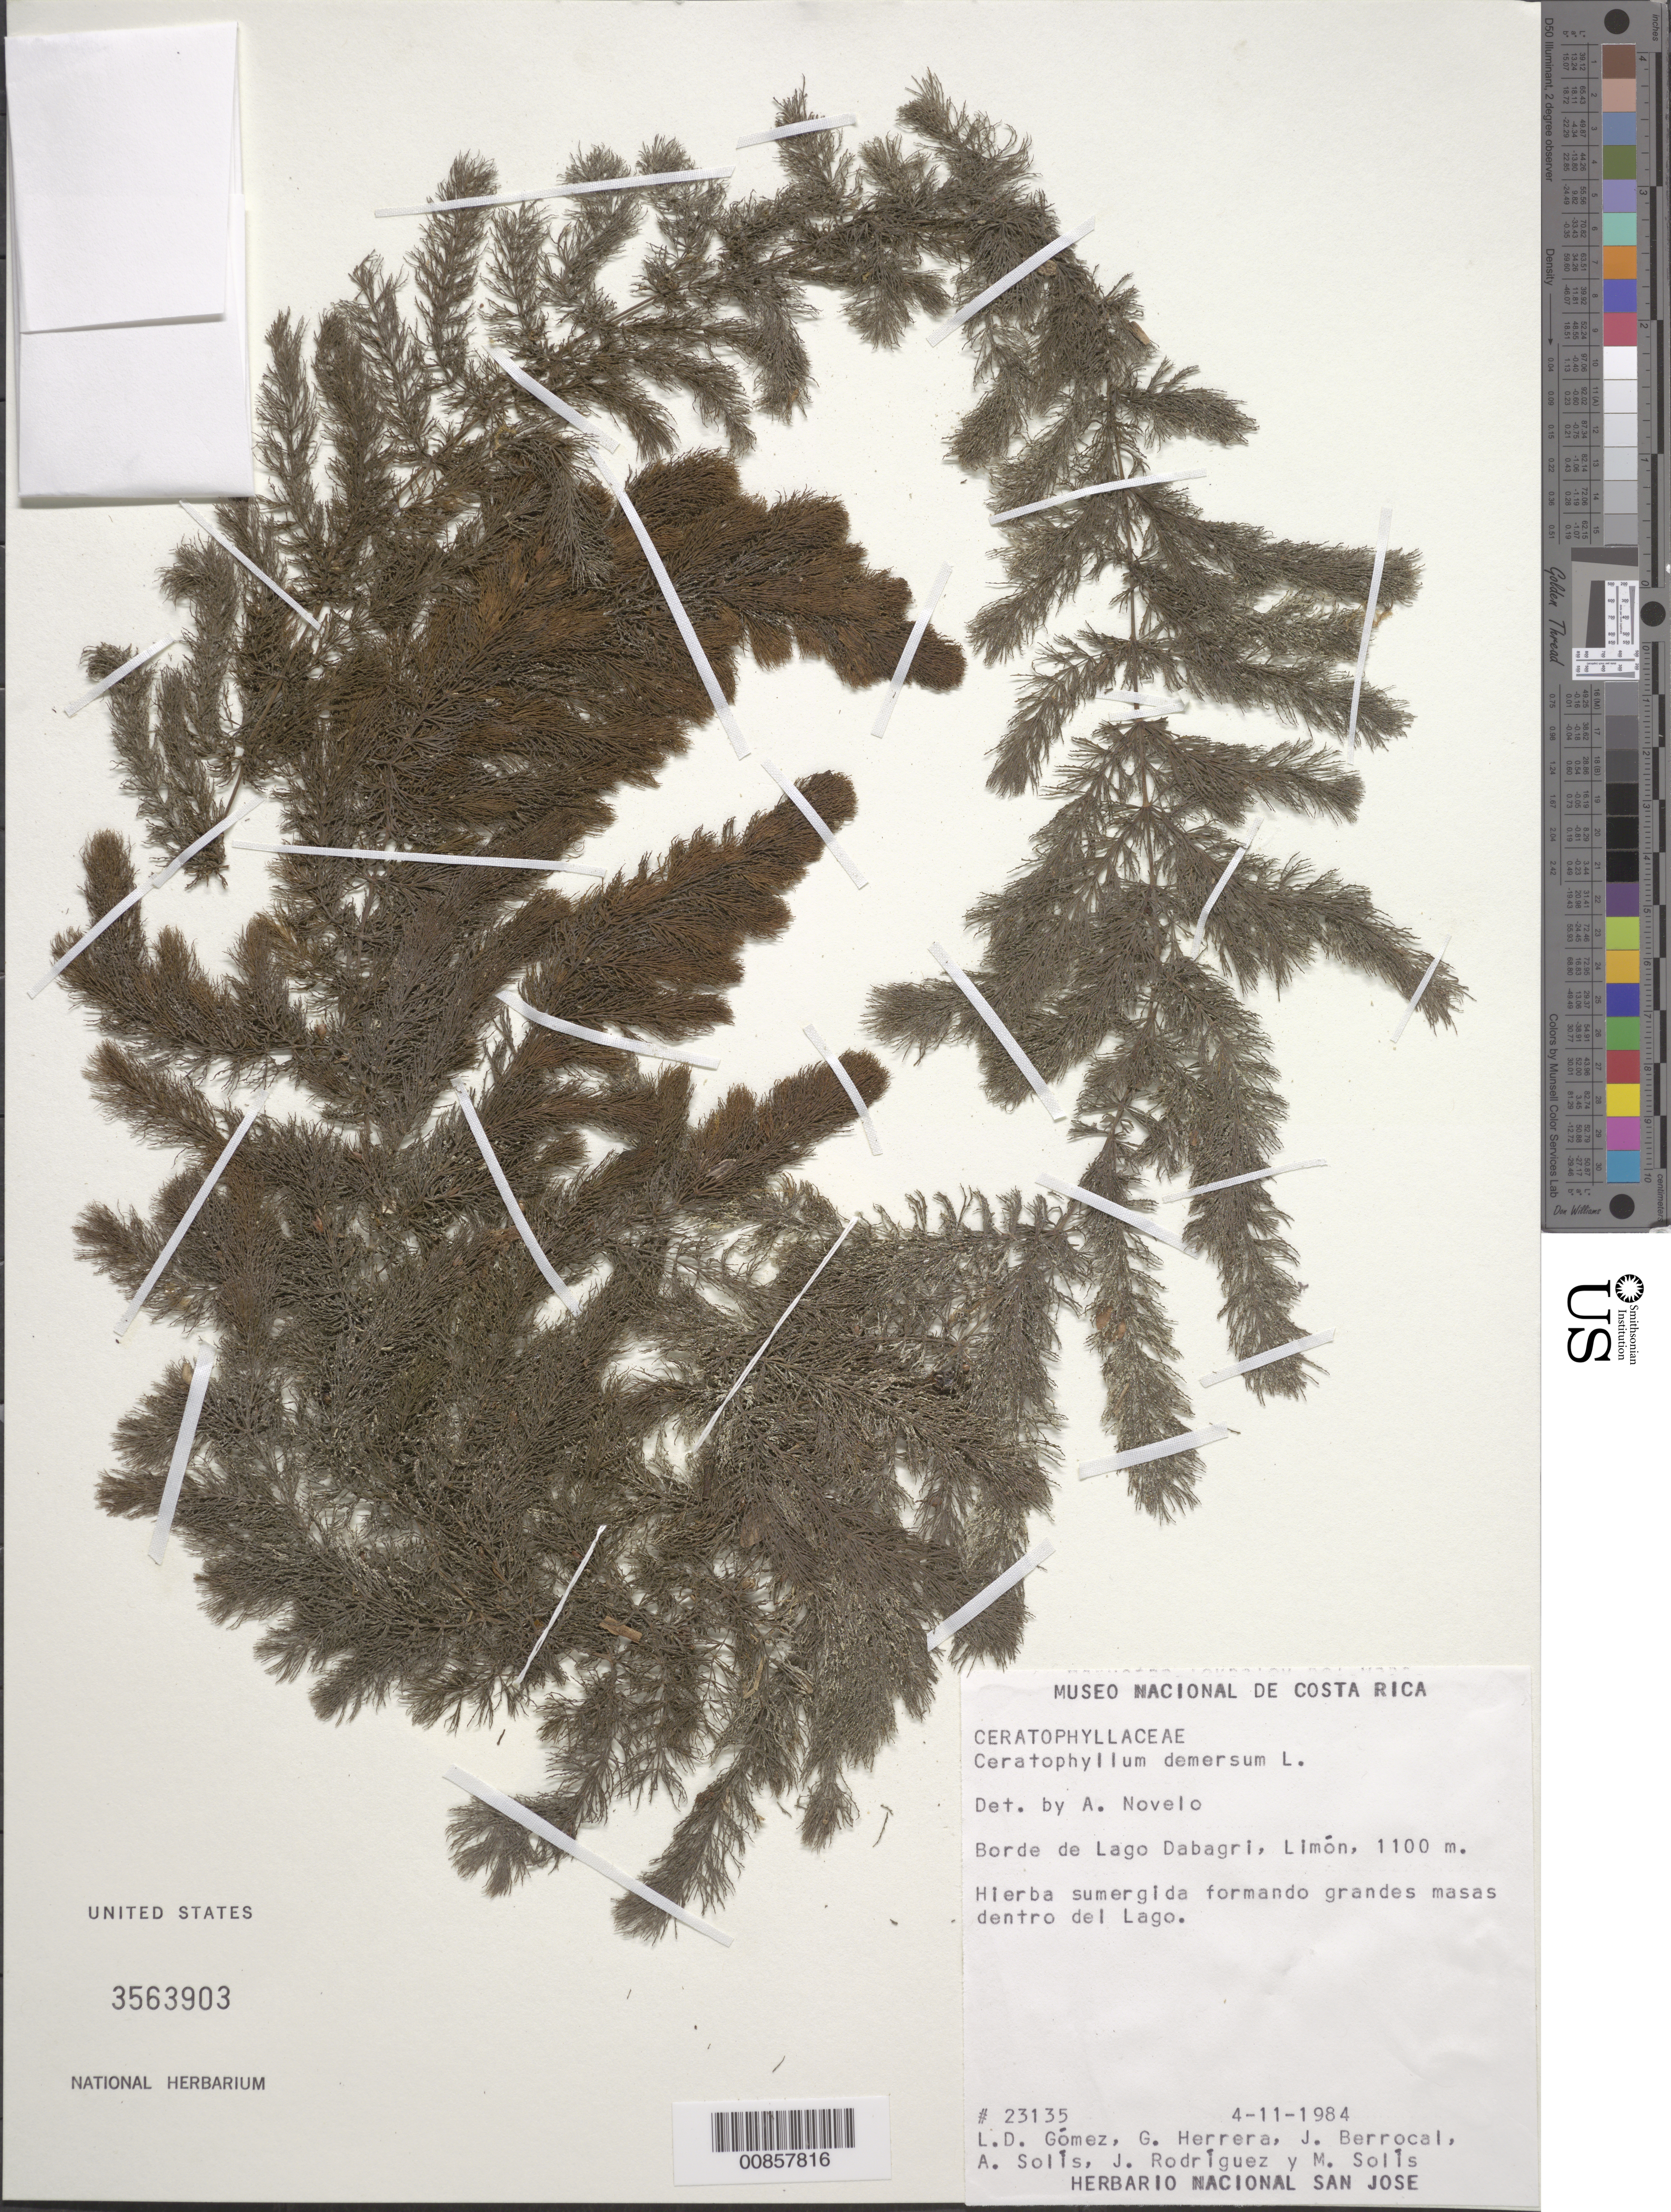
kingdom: Plantae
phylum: Tracheophyta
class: Magnoliopsida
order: Ceratophyllales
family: Ceratophyllaceae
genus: Ceratophyllum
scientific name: Ceratophyllum demersum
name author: L.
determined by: Novelo, A.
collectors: L. D. Gómez, G. Herrera, J. Berrocal, A. Solís, J. Rodríguez & M. Solís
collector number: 23135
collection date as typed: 4-11-1984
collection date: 1984-04-11 or 1984-11-04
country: Costa Rica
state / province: Limón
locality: Borde de Lago Dabagri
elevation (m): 1100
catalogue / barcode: US 3563903